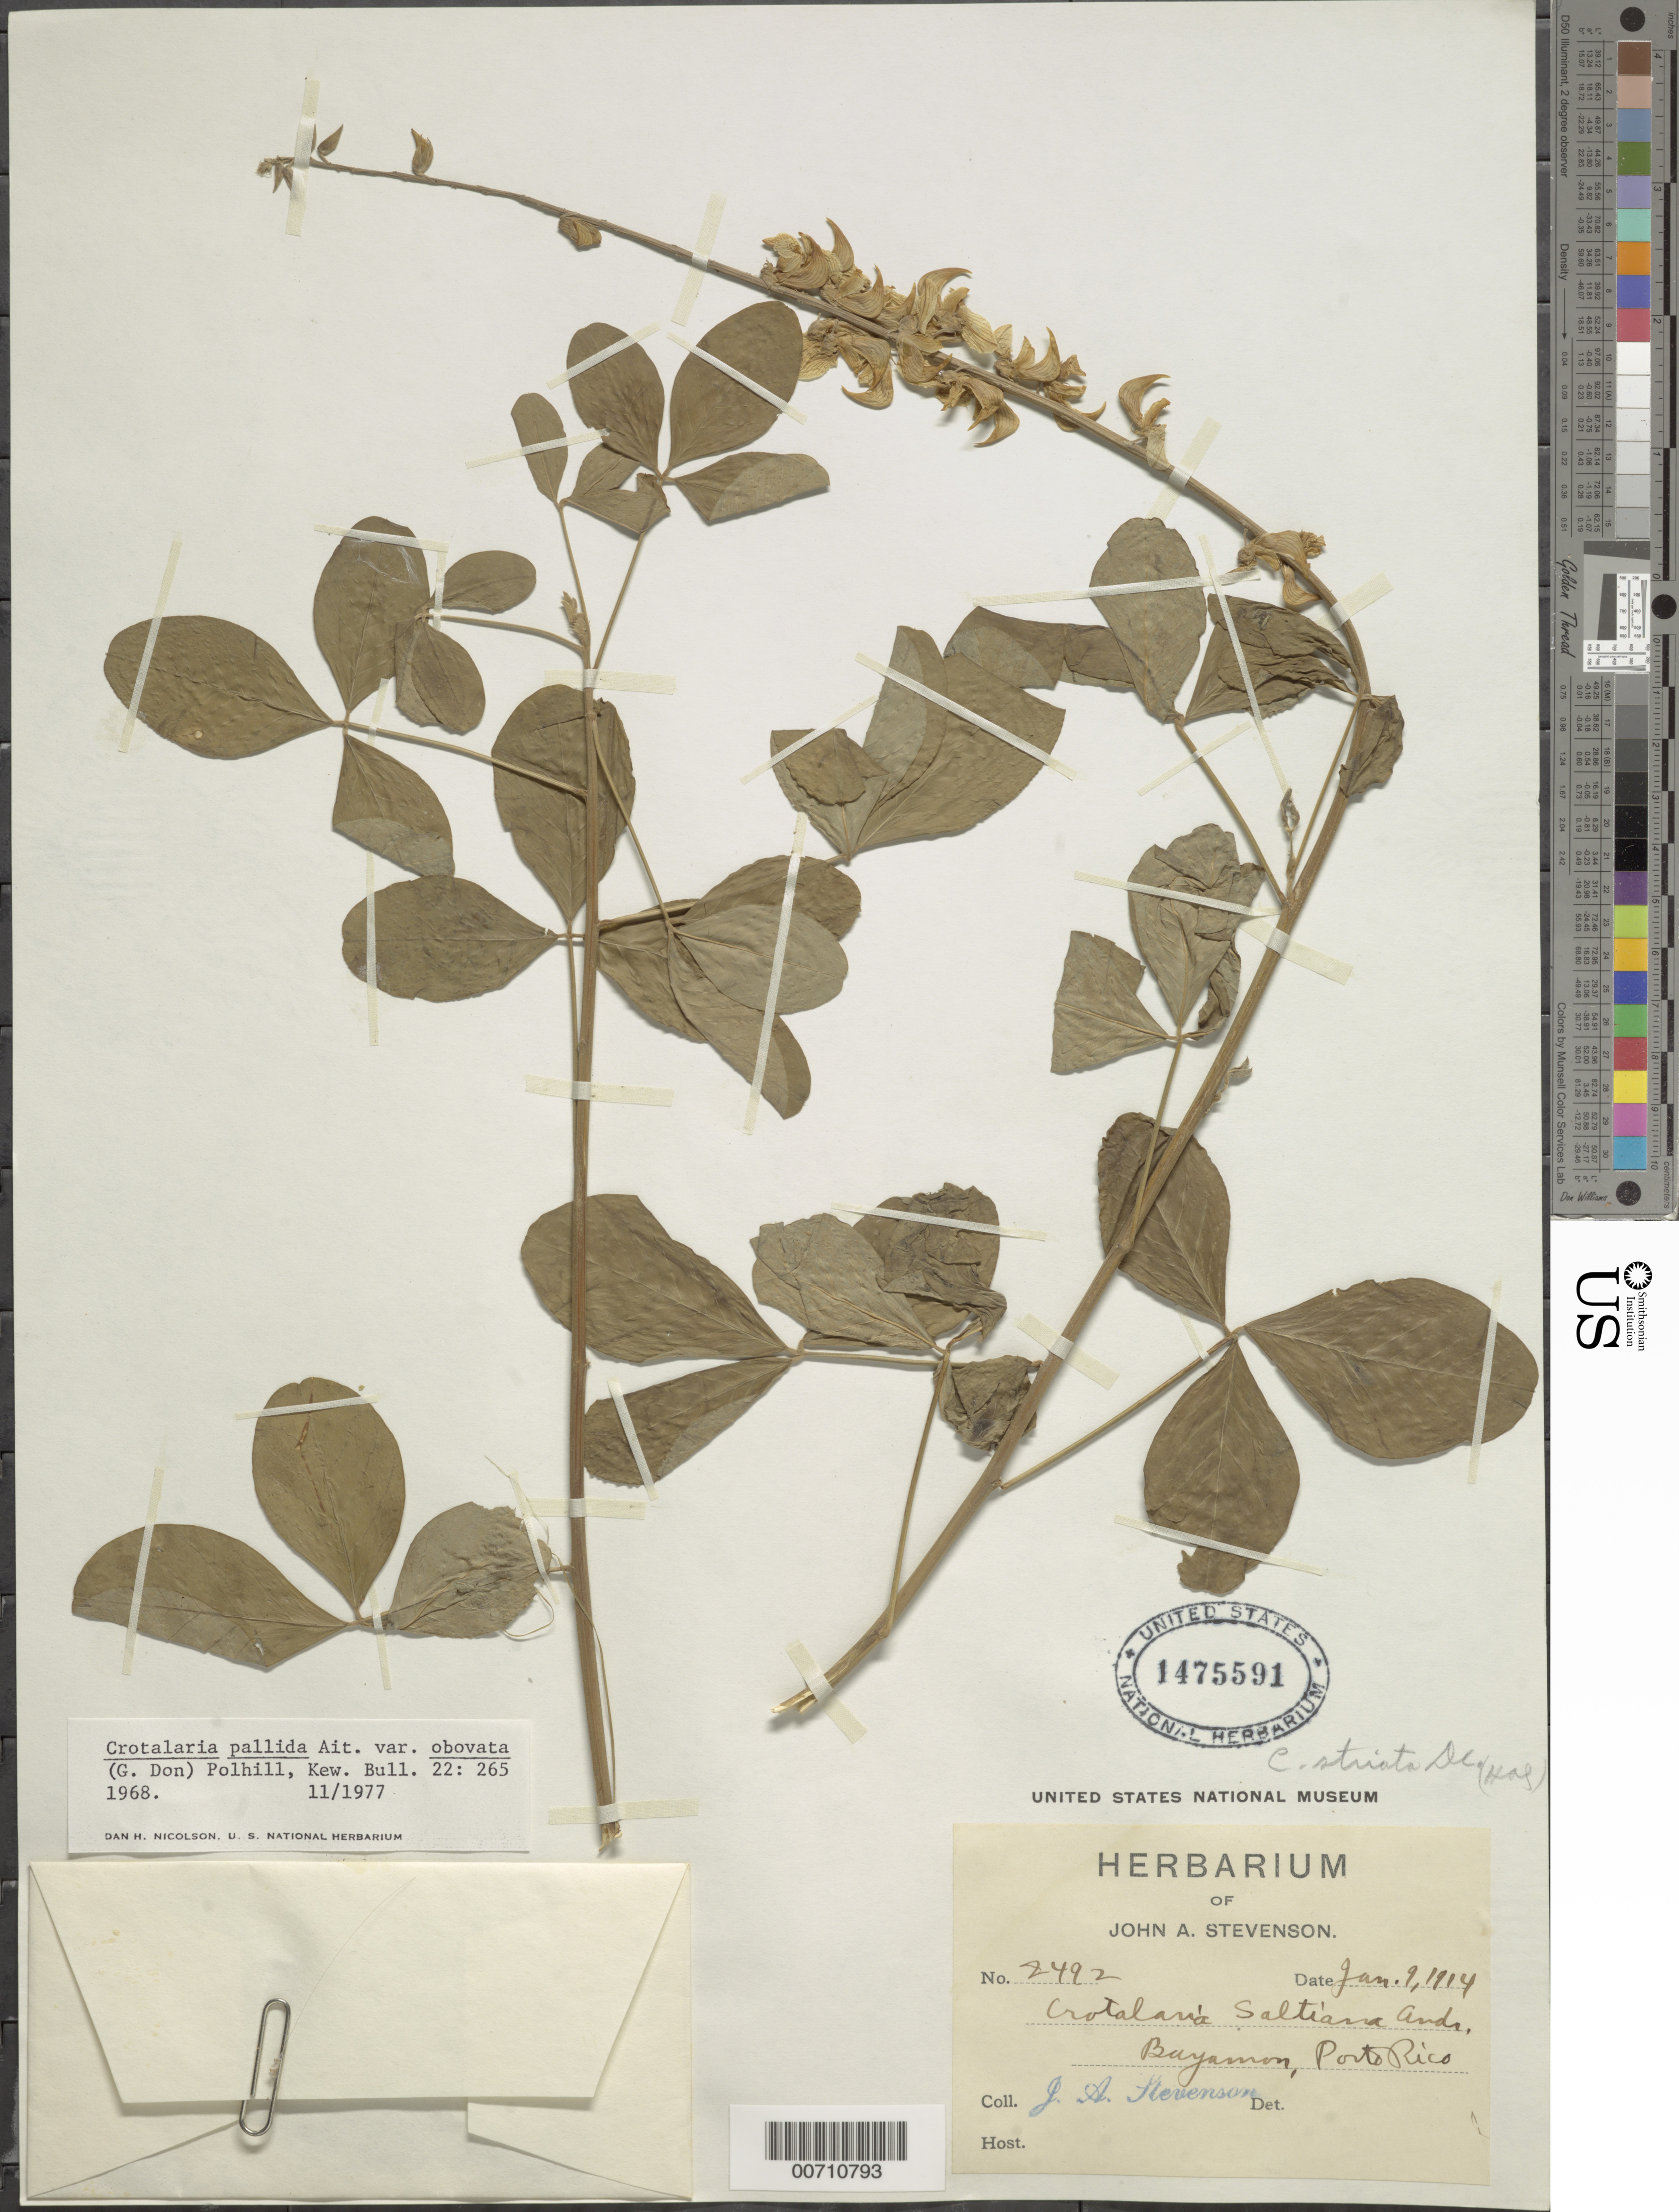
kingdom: Plantae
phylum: Tracheophyta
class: Magnoliopsida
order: Fabales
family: Fabaceae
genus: Crotalaria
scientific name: Crotalaria pallida var. obovata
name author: (G. Don) Polhill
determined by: Nicolson, Dan H.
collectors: J. Stevenson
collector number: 2492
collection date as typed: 09 Jan 1914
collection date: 1914-01-09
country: Puerto Rico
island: Greater Antilles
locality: Bayamon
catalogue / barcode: US 1475591